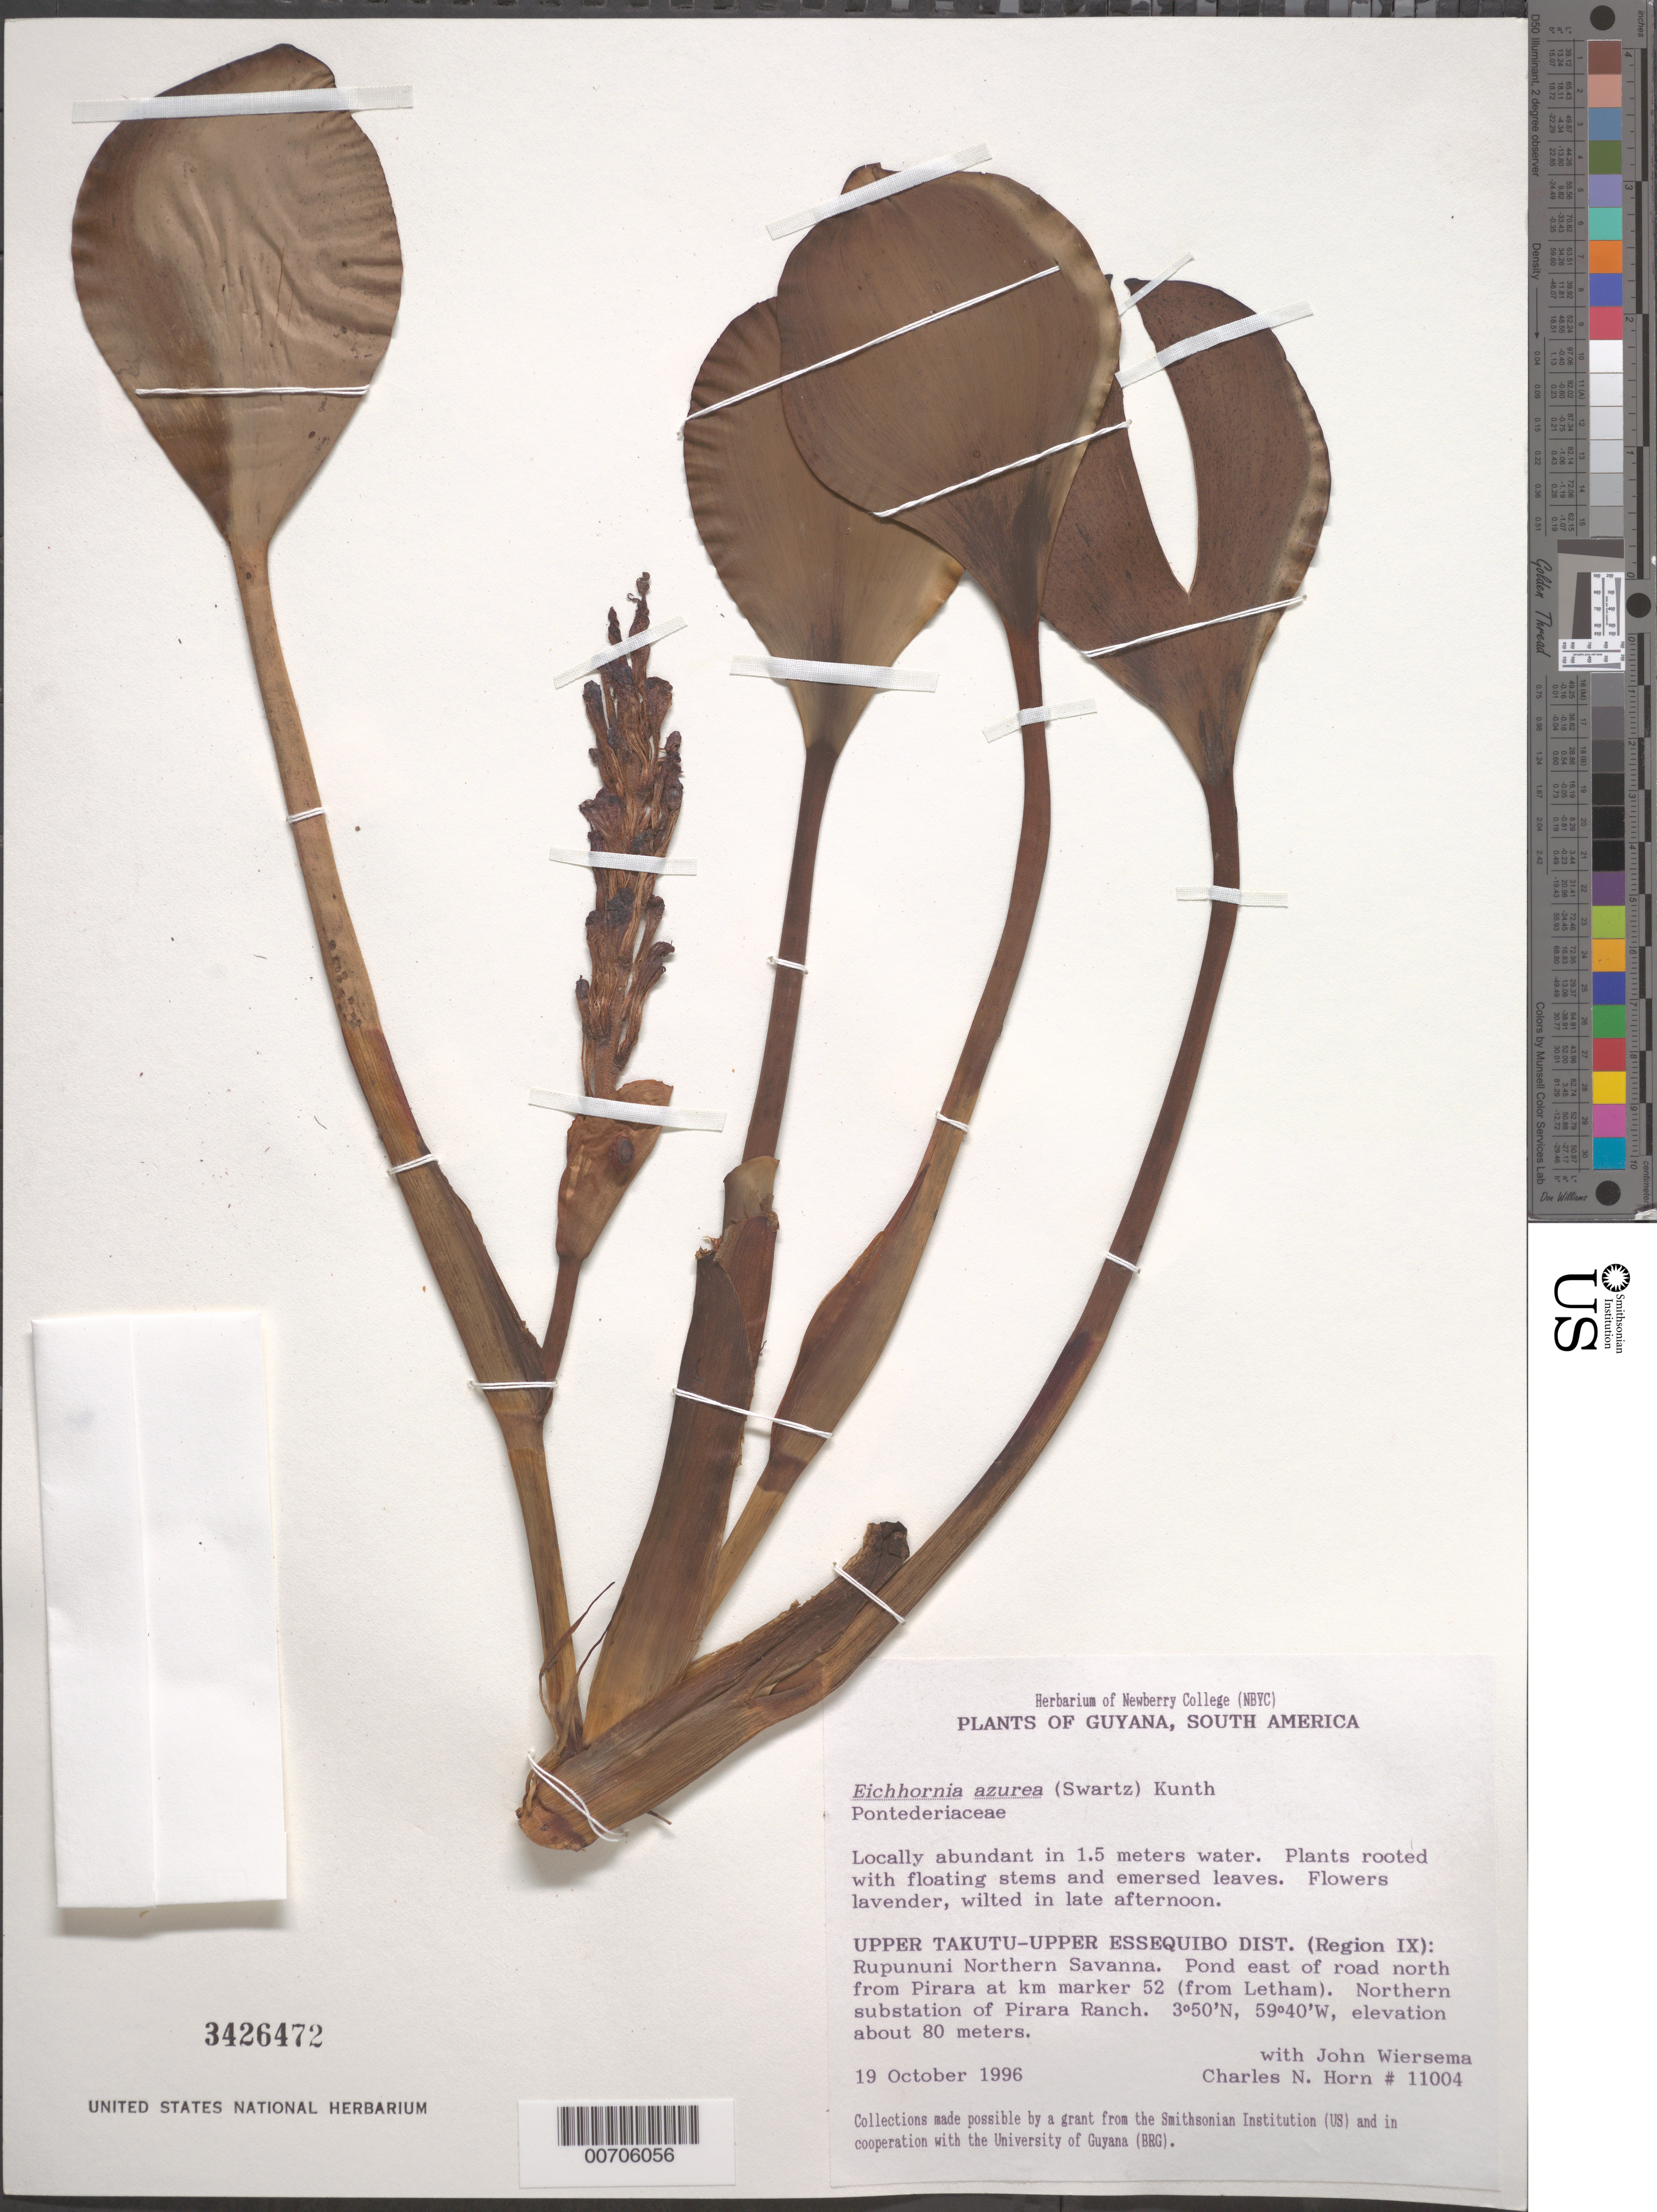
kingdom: Plantae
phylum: Tracheophyta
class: Liliopsida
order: Commelinales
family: Pontederiaceae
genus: Eichhornia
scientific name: Eichhornia azurea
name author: (Sw.) Kunth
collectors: C. N. Horn & J. H. Wiersema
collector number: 11004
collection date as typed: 19-Oct-96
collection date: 1996-10-19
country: Guyana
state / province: U. Takutu-U. Essequibo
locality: Rupununi Northern Savanna, road N from Pirara, km marker 52 (from Lethem), Pirara Ranch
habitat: In 1.5 m water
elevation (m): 80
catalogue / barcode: US 3426472